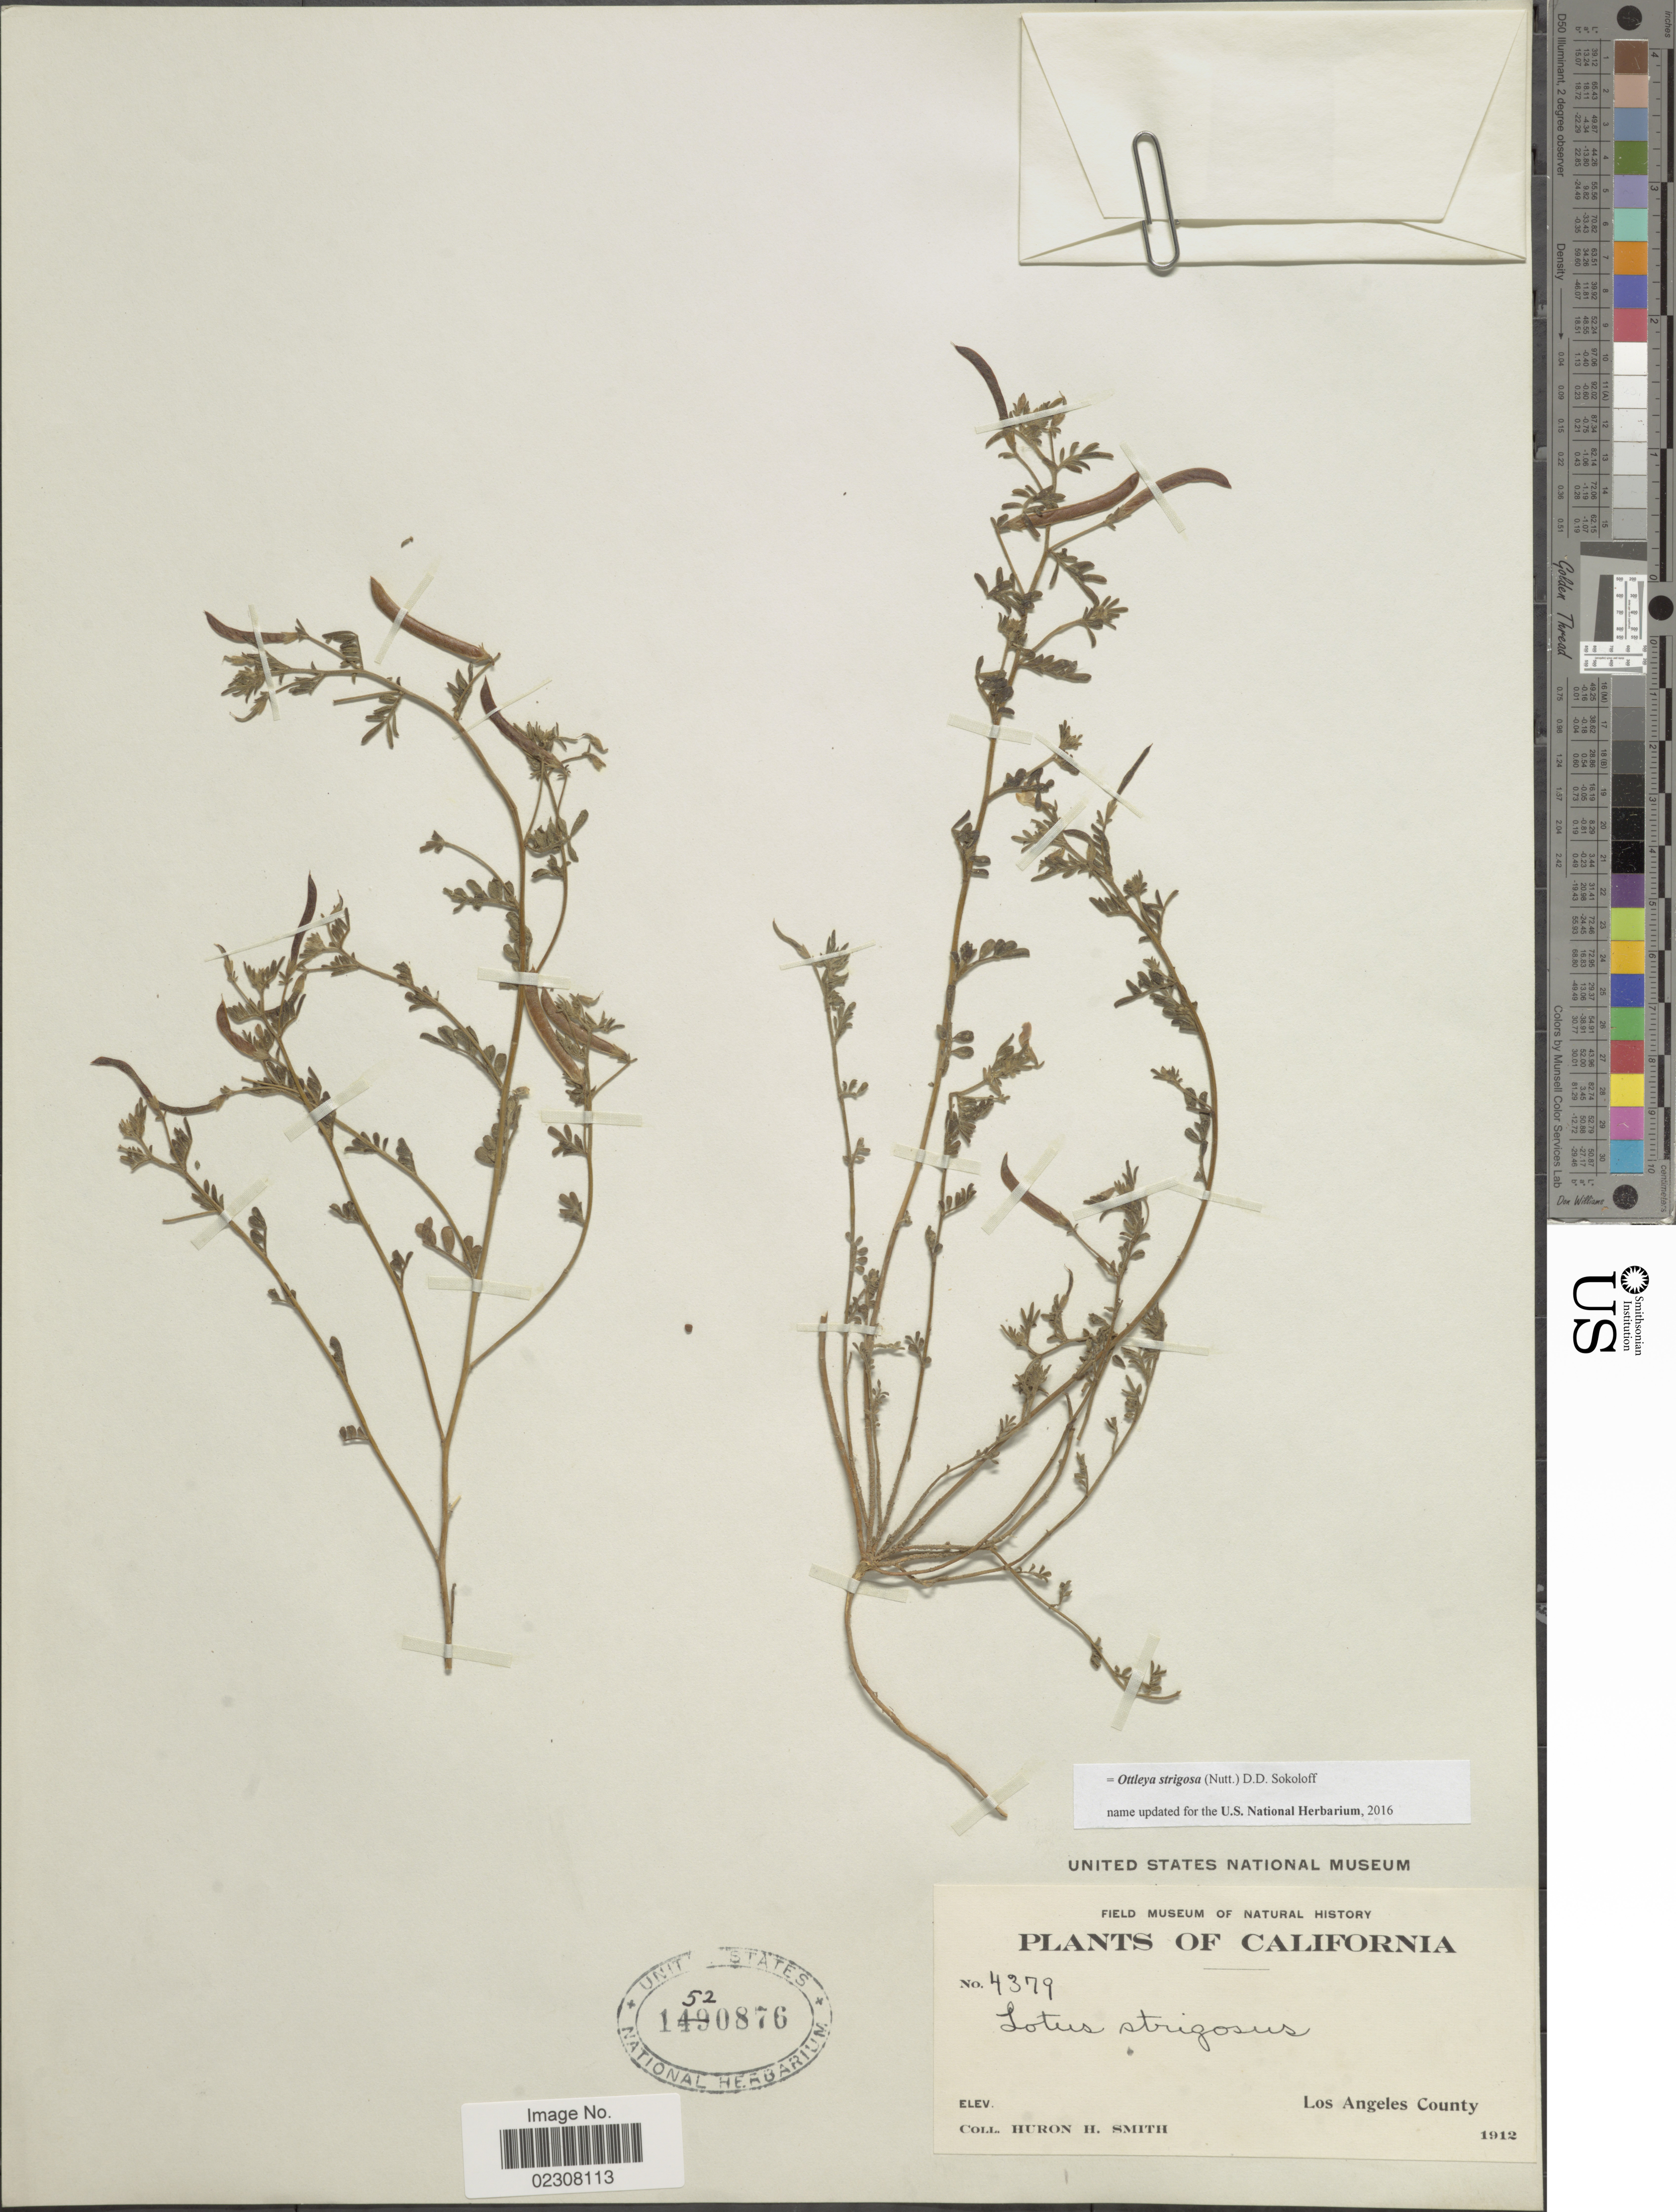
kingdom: Plantae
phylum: Tracheophyta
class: Magnoliopsida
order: Fabales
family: Fabaceae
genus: Ottleya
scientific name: Ottleya strigosa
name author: (Nutt.) D.D. Sokoloff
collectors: Huron H. Smith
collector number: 4379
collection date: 1912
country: United States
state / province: California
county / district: Los Angeles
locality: Los Angeles County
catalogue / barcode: US 1520876